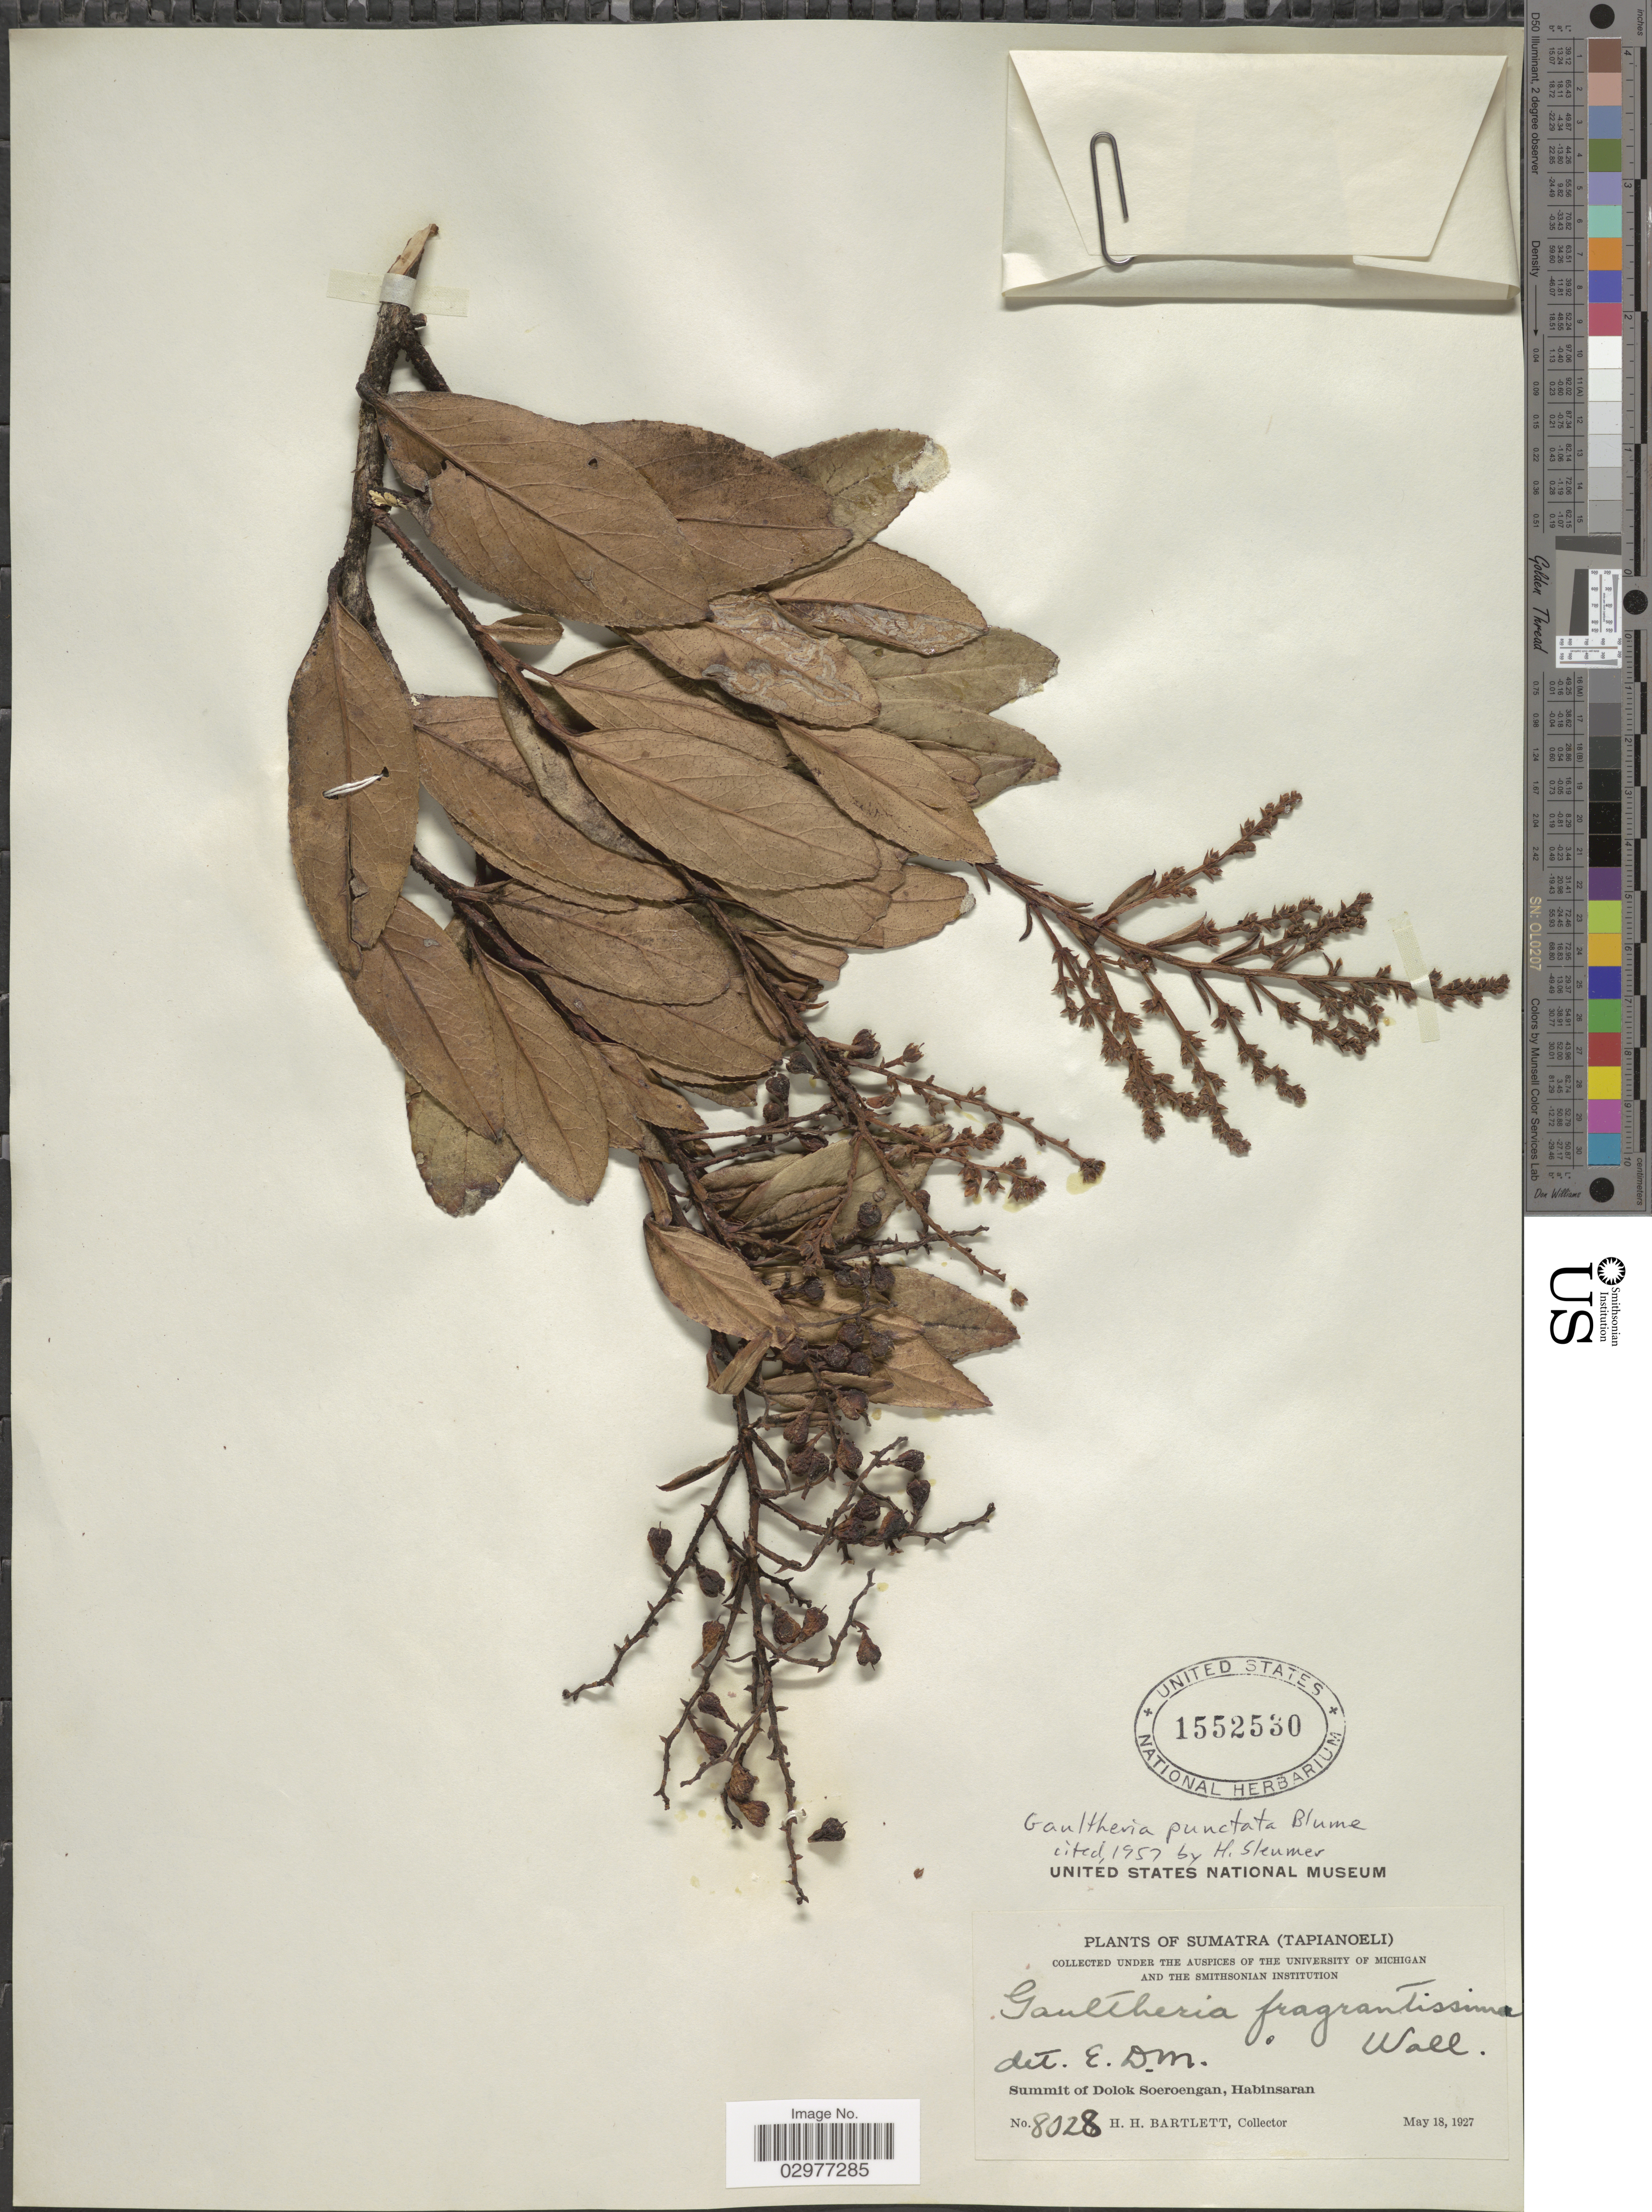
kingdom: Plantae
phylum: Tracheophyta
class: Magnoliopsida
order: Ericales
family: Ericaceae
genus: Gaultheria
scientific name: Gaultheria punctata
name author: Blume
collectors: H. H. Bartlett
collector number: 8028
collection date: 1927-05-18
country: Indonesia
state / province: Sumatra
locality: (Tapianoeli). Summit of Dolok Soeroengan, Habinsaran.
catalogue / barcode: US 1552530